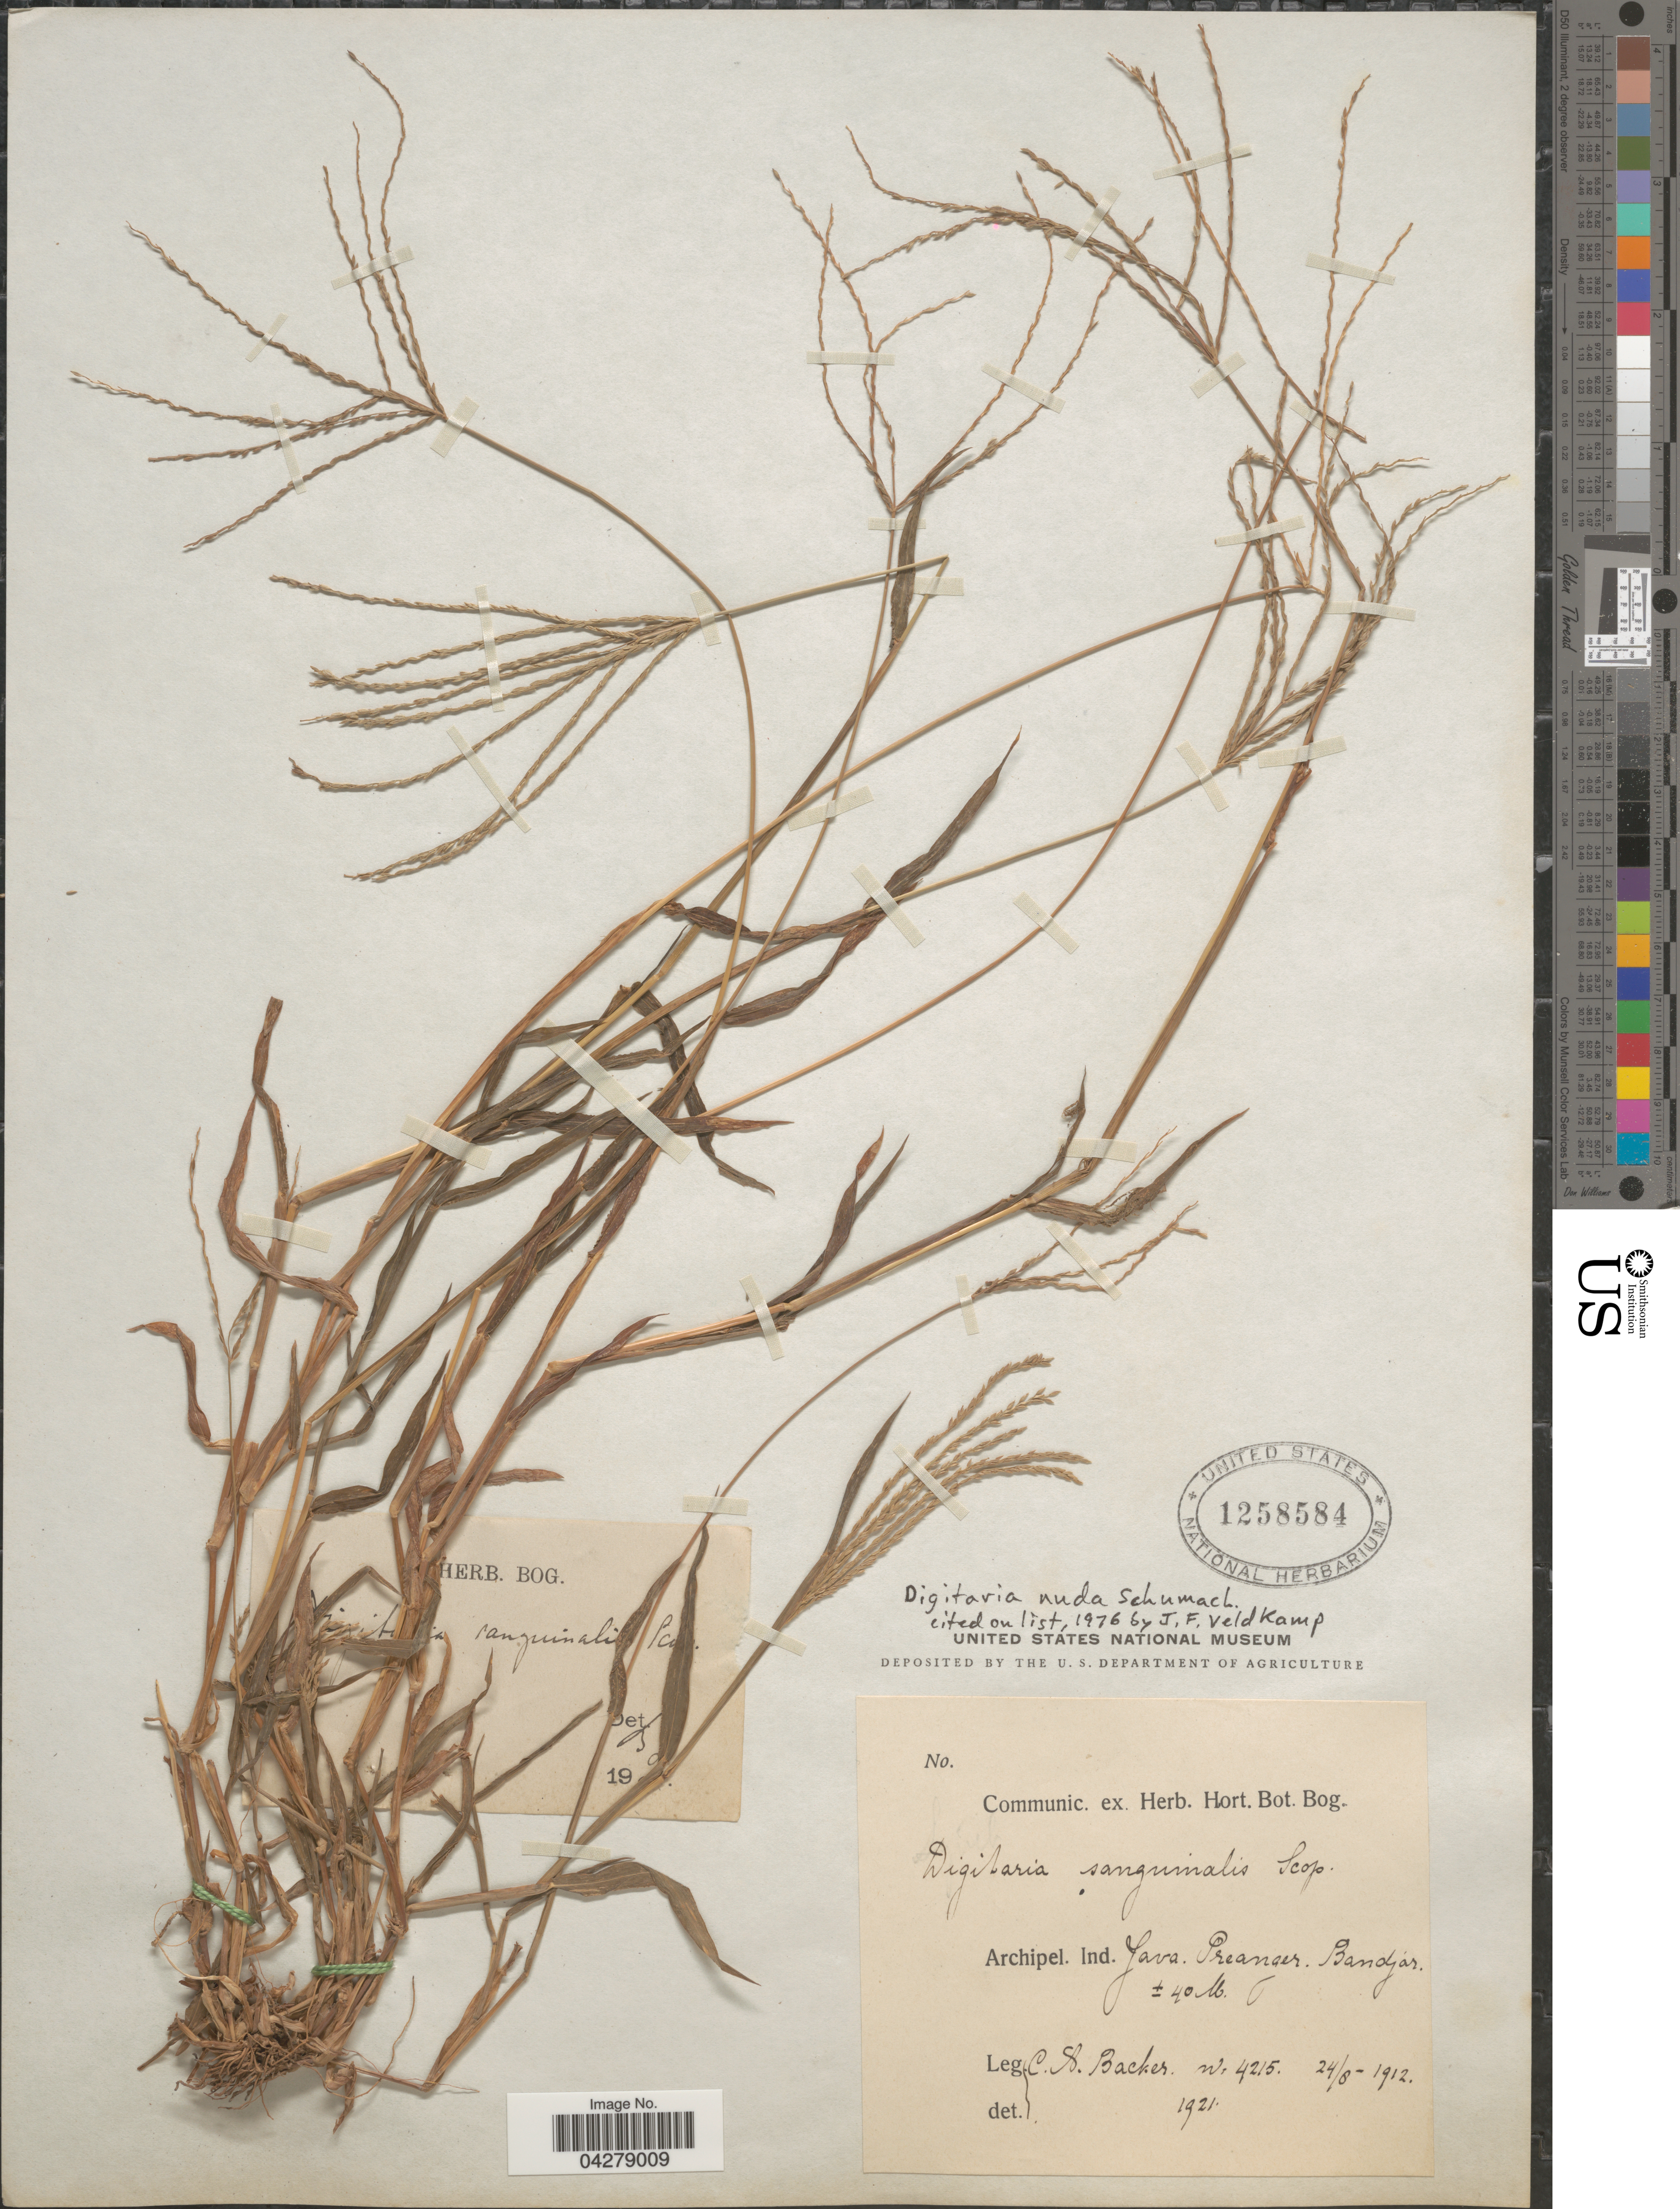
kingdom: Plantae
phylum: Tracheophyta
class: Liliopsida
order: Poales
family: Poaceae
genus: Digitaria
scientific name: Digitaria nuda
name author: Schumach.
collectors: C. A. Backer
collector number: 4215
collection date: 1912-08-24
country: Indonesia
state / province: Java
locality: Archipel. Ind. Java. Preanger. Bandjar.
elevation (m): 40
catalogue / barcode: US 1258584